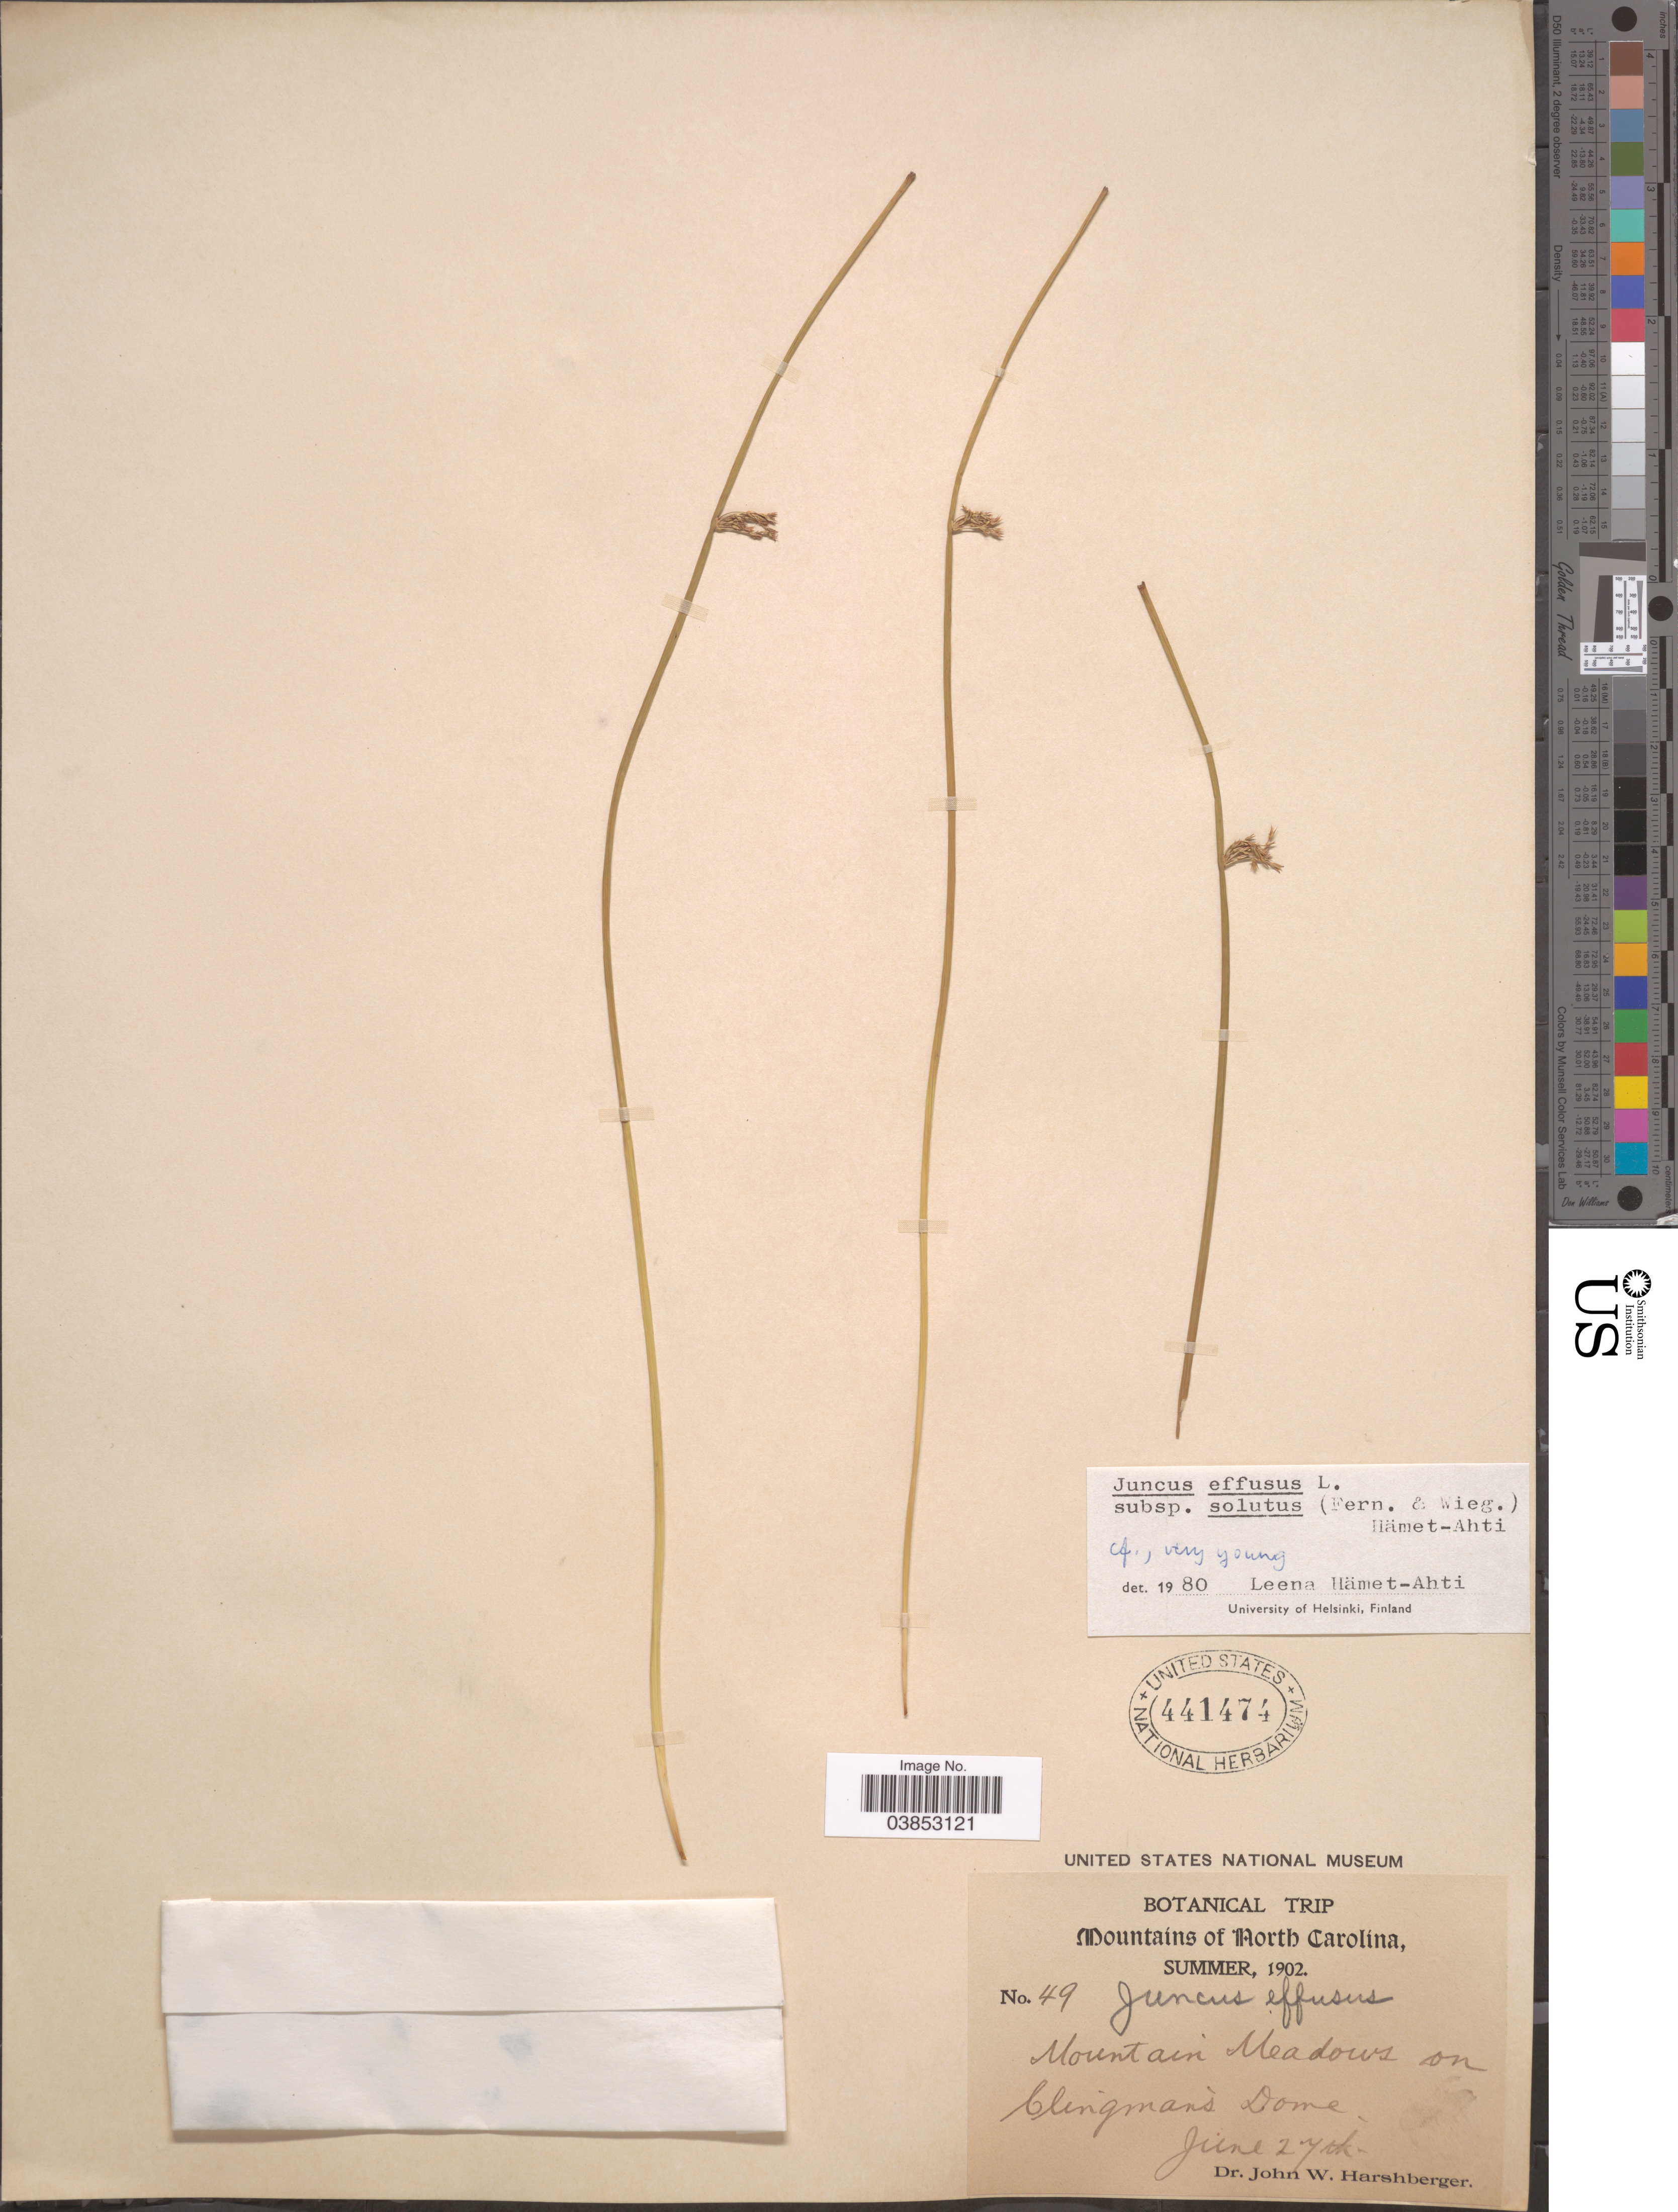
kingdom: Plantae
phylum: Tracheophyta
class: Liliopsida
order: Poales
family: Juncaceae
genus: Juncus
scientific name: Juncus effusus var. solutus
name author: Fernald & Wiegand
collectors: J. W. Harshberger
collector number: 49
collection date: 1902-06-27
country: United States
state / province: North Carolina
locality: Mountains of North Carolina. Mountain Meadows on Clingman's Dome.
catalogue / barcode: US 441474